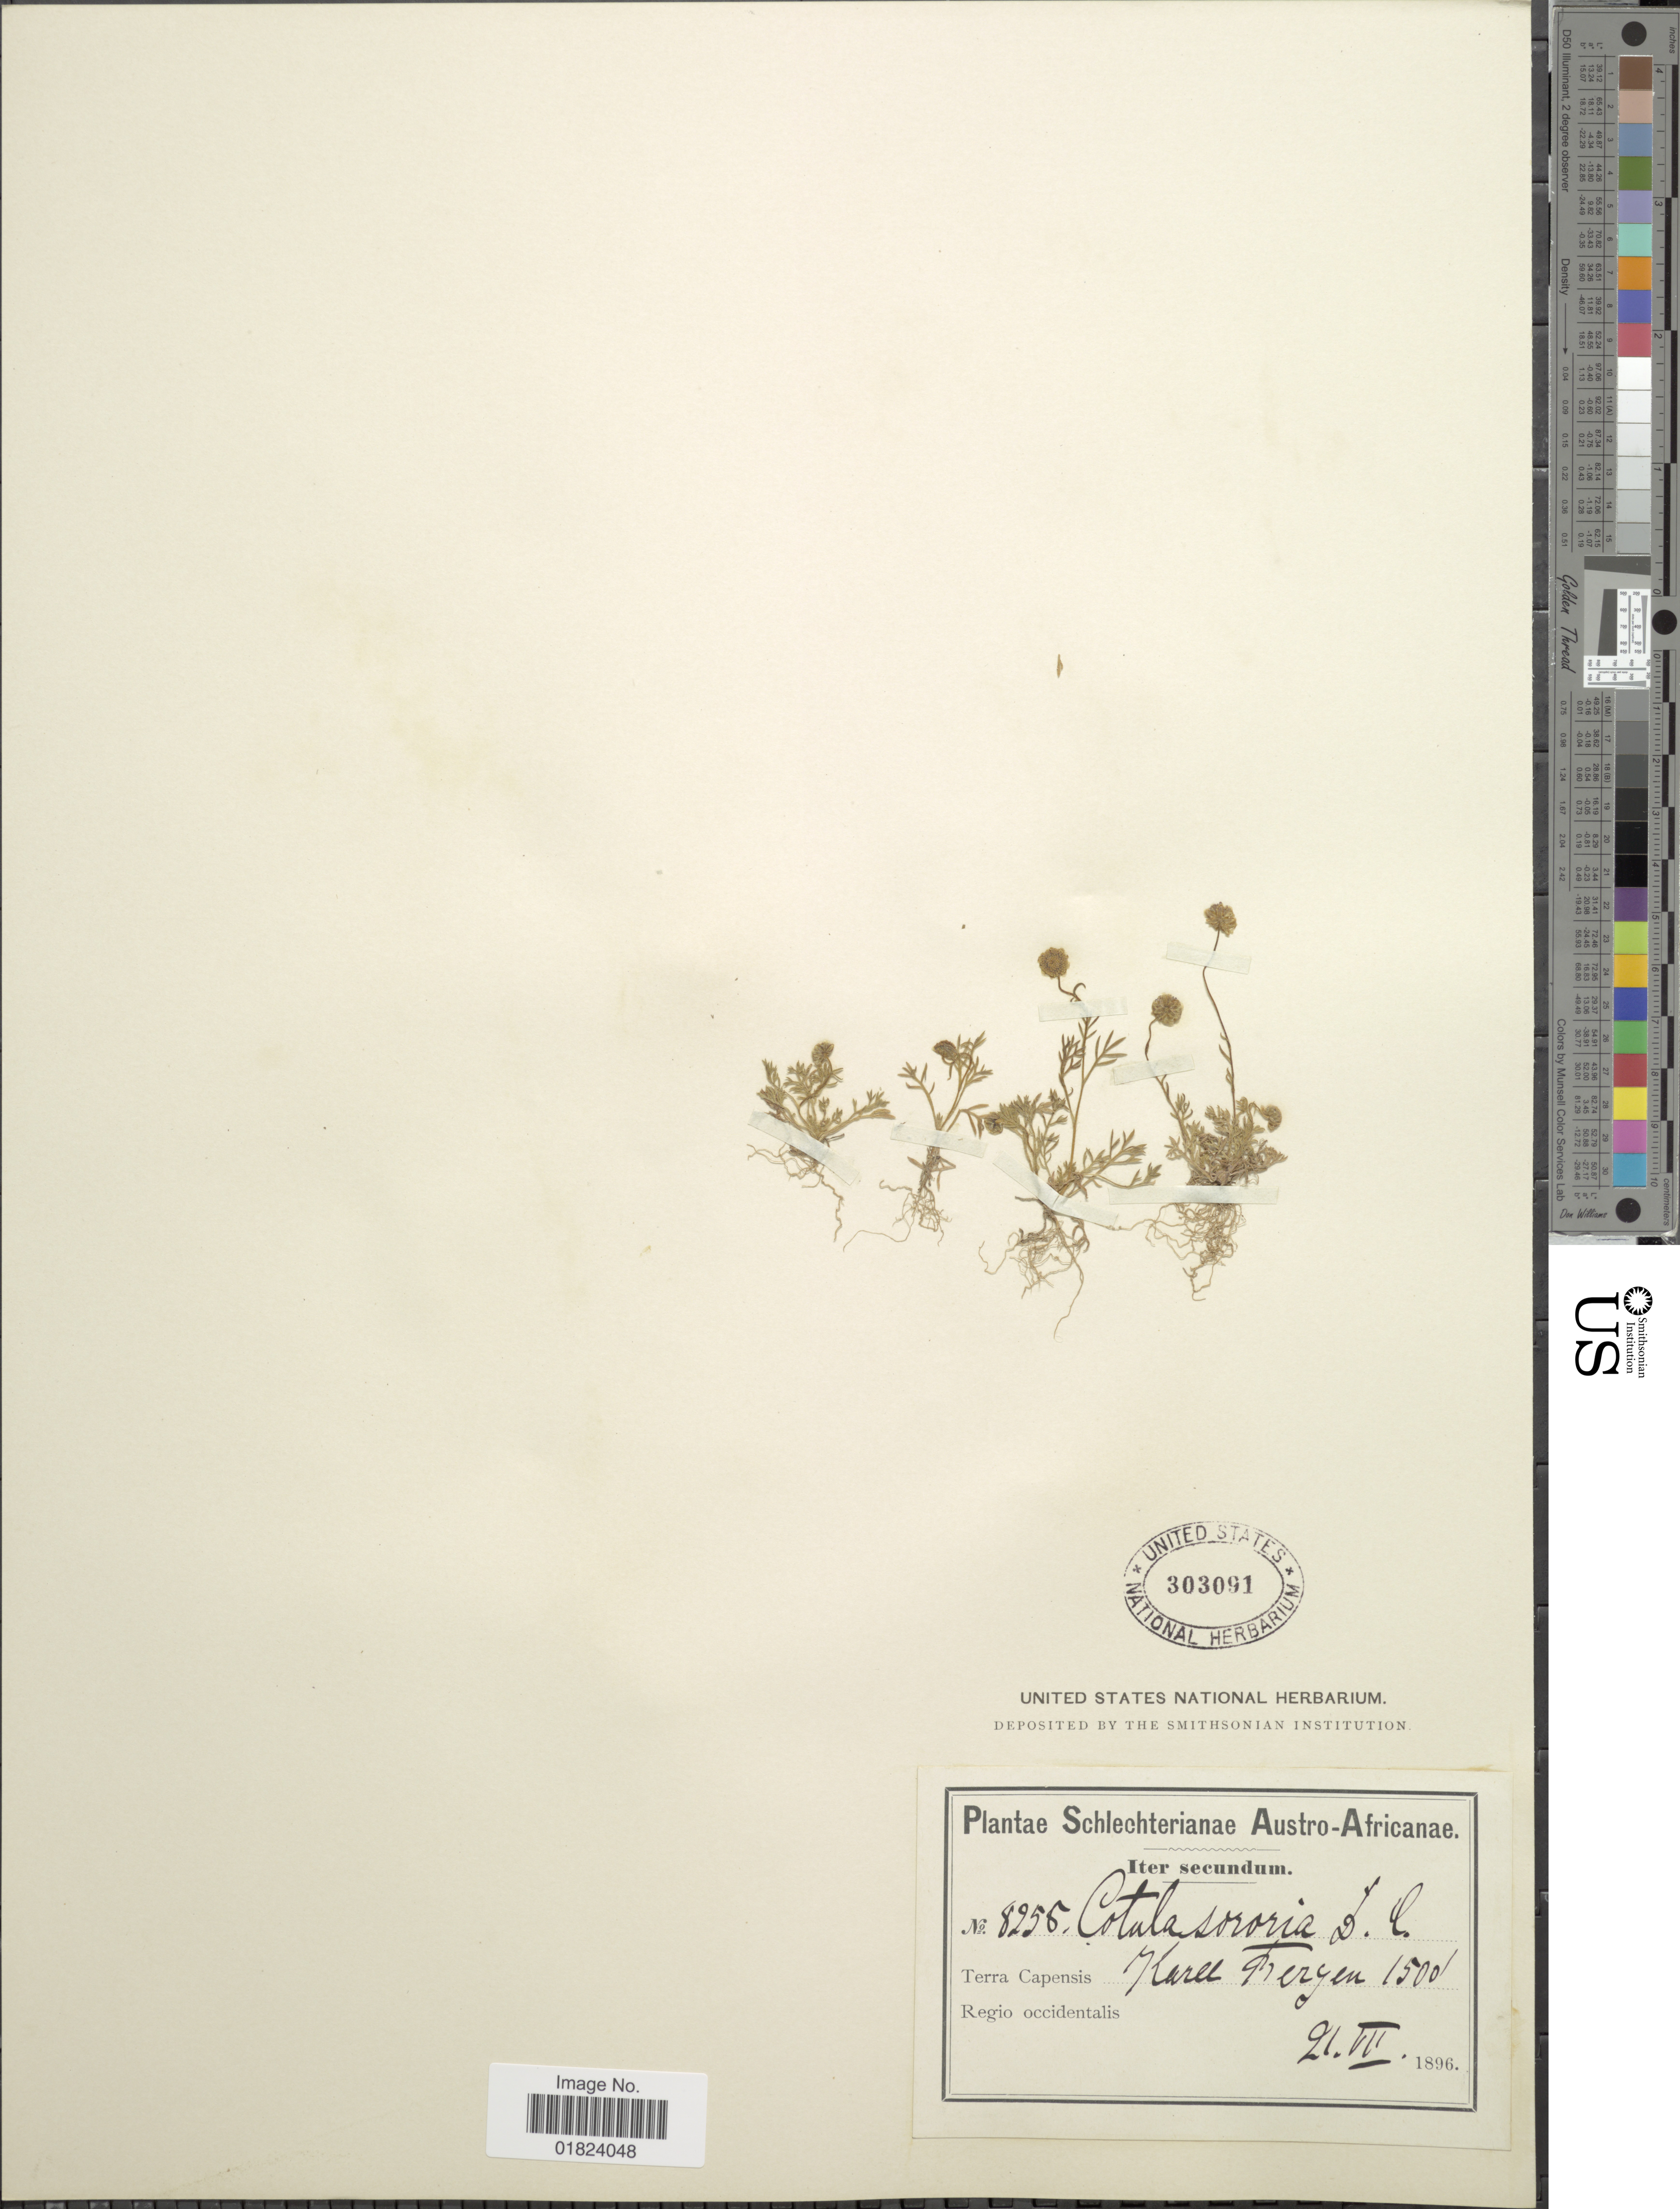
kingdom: Plantae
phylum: Tracheophyta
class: Magnoliopsida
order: Asterales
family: Asteraceae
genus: Cotula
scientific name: Cotula sororia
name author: DC.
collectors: Schlechter, --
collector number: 8256*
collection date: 1896-07-21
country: South Africa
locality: Austro-Africanae, iter secundum, Terra Capensis Karel Bergen, Regio occidentalis.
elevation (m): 457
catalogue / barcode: US 303091